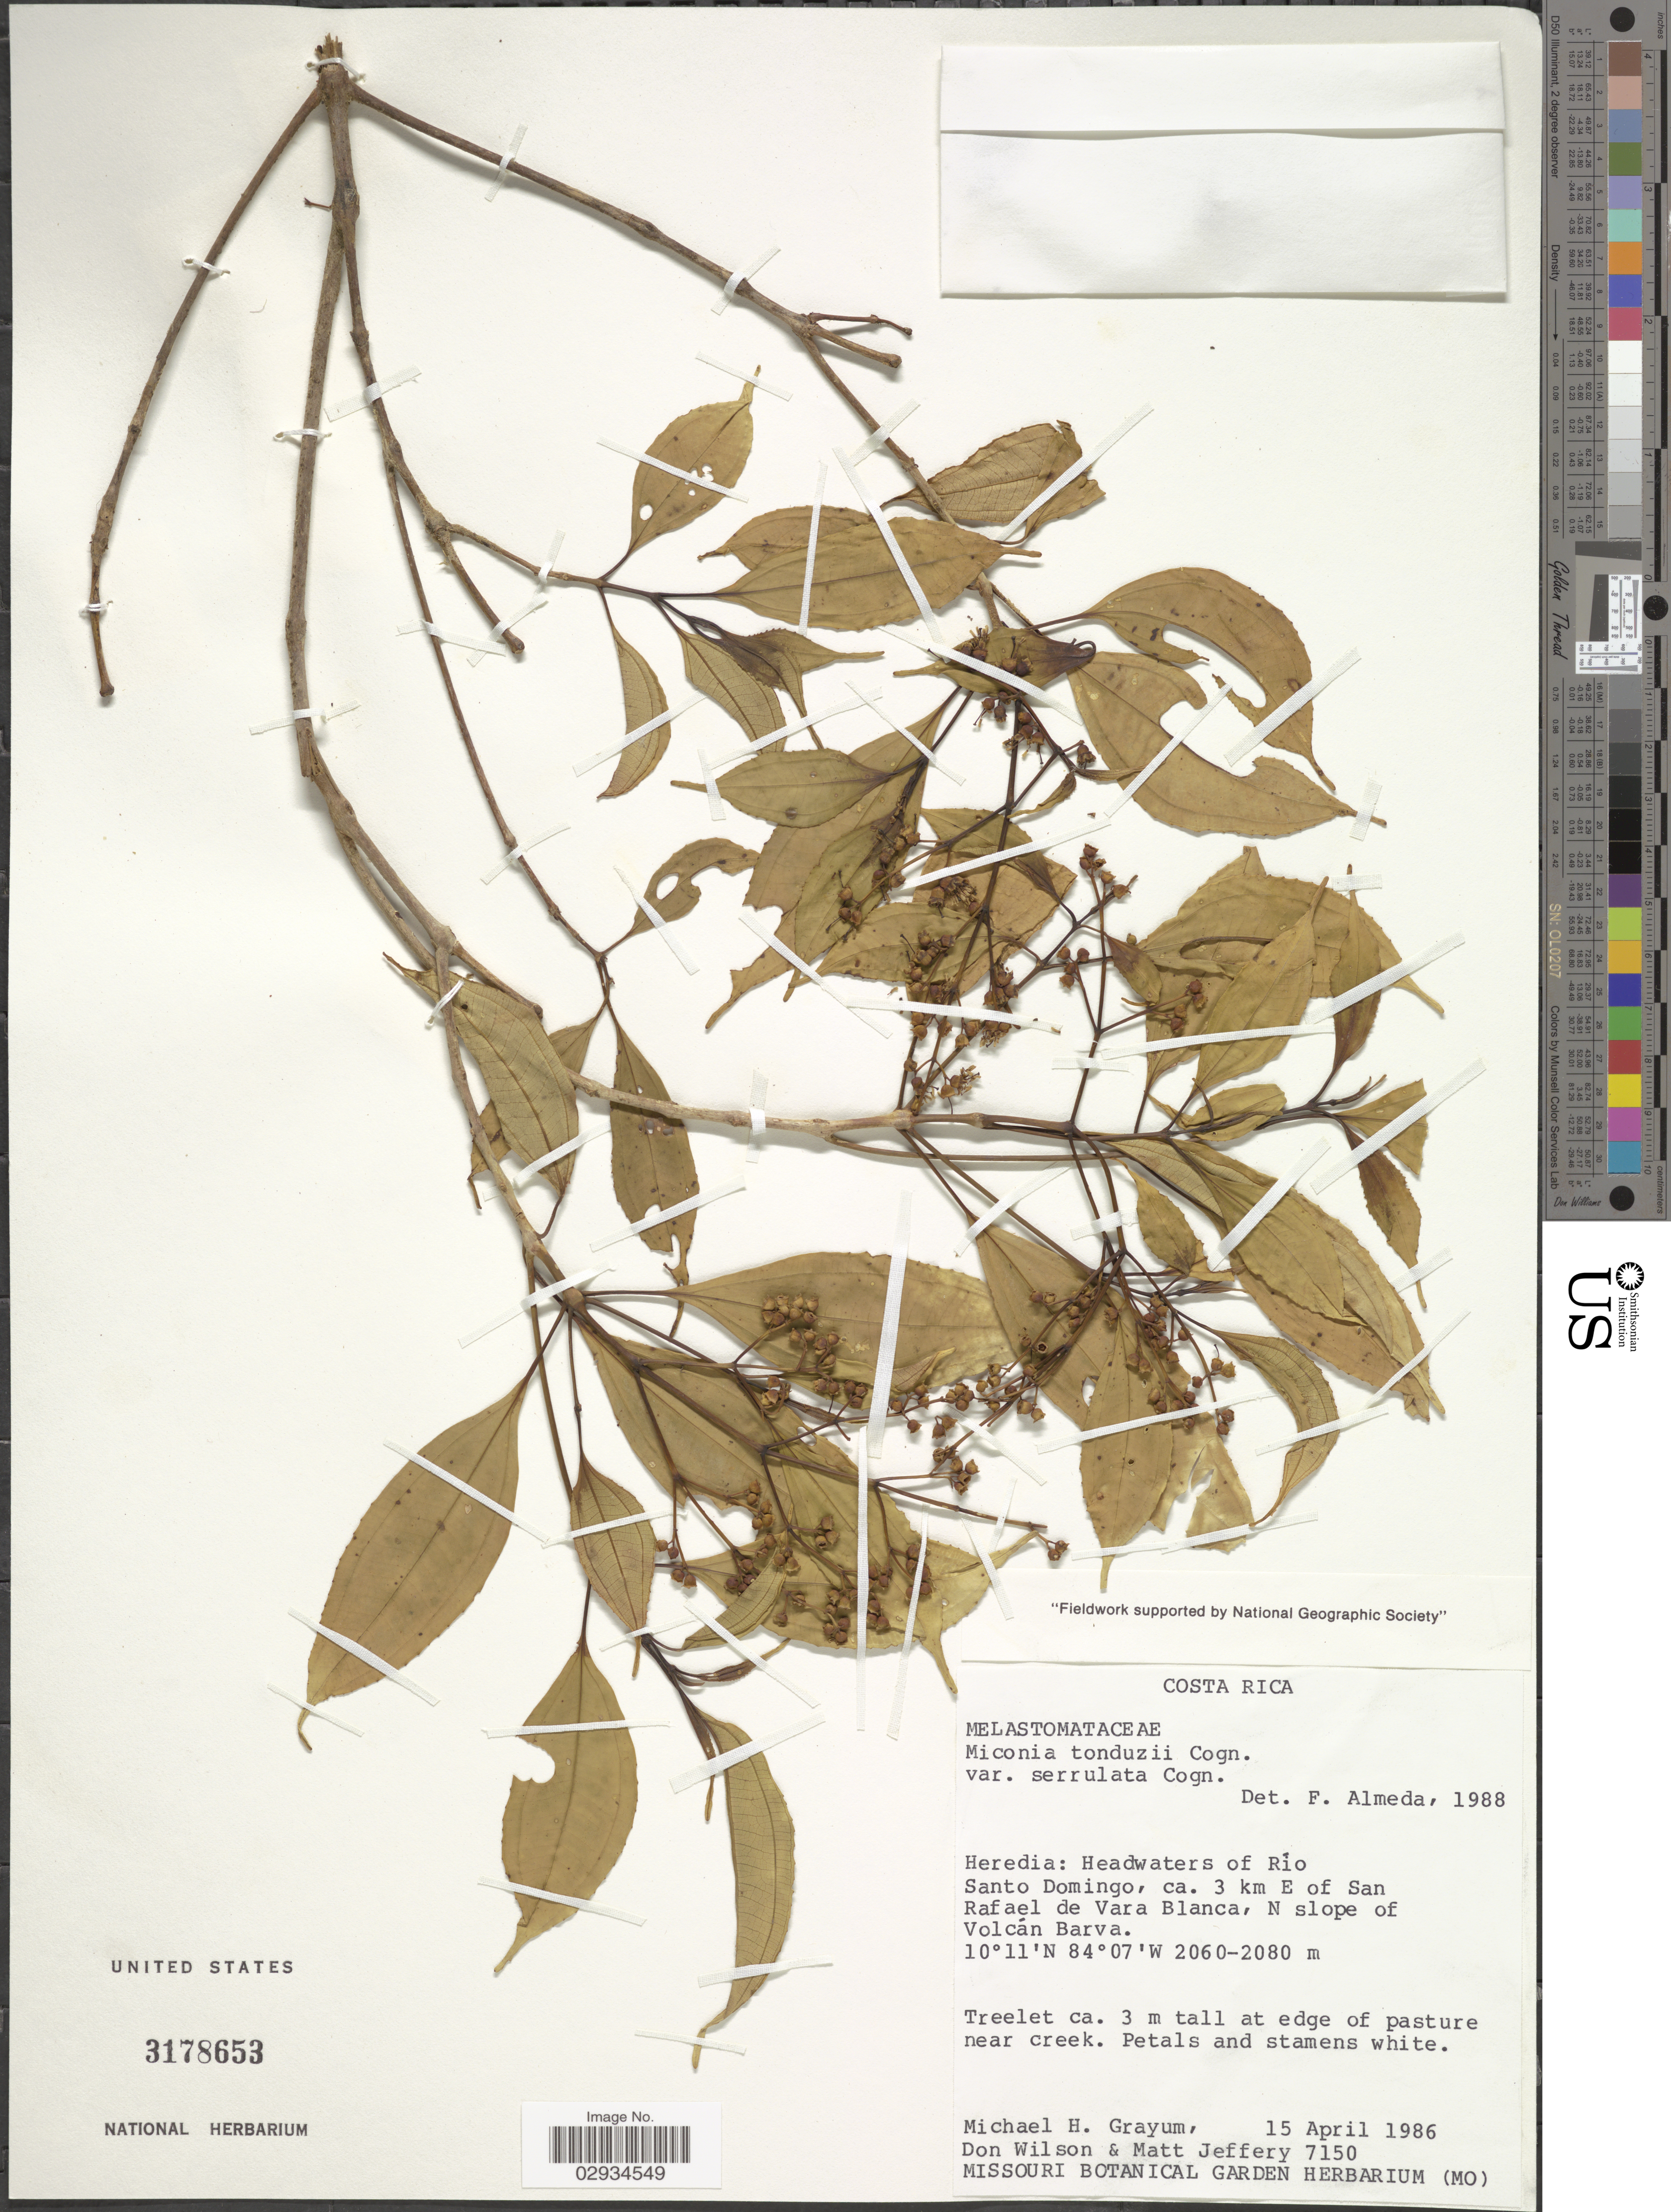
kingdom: Plantae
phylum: Tracheophyta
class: Magnoliopsida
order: Myrtales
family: Melastomataceae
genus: Miconia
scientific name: Miconia tonduzii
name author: Cogn. in A. DC.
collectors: M. H. Grayum, D. Wilson & M. Jeffery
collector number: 7150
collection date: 1986-04-15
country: Costa Rica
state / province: Heredia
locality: Headwaters of Río Santo Domingo, ca. 3 km E of San Rafael de Vara Blanca, N slope of Volcán Barva.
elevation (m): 2060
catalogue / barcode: US 3178653